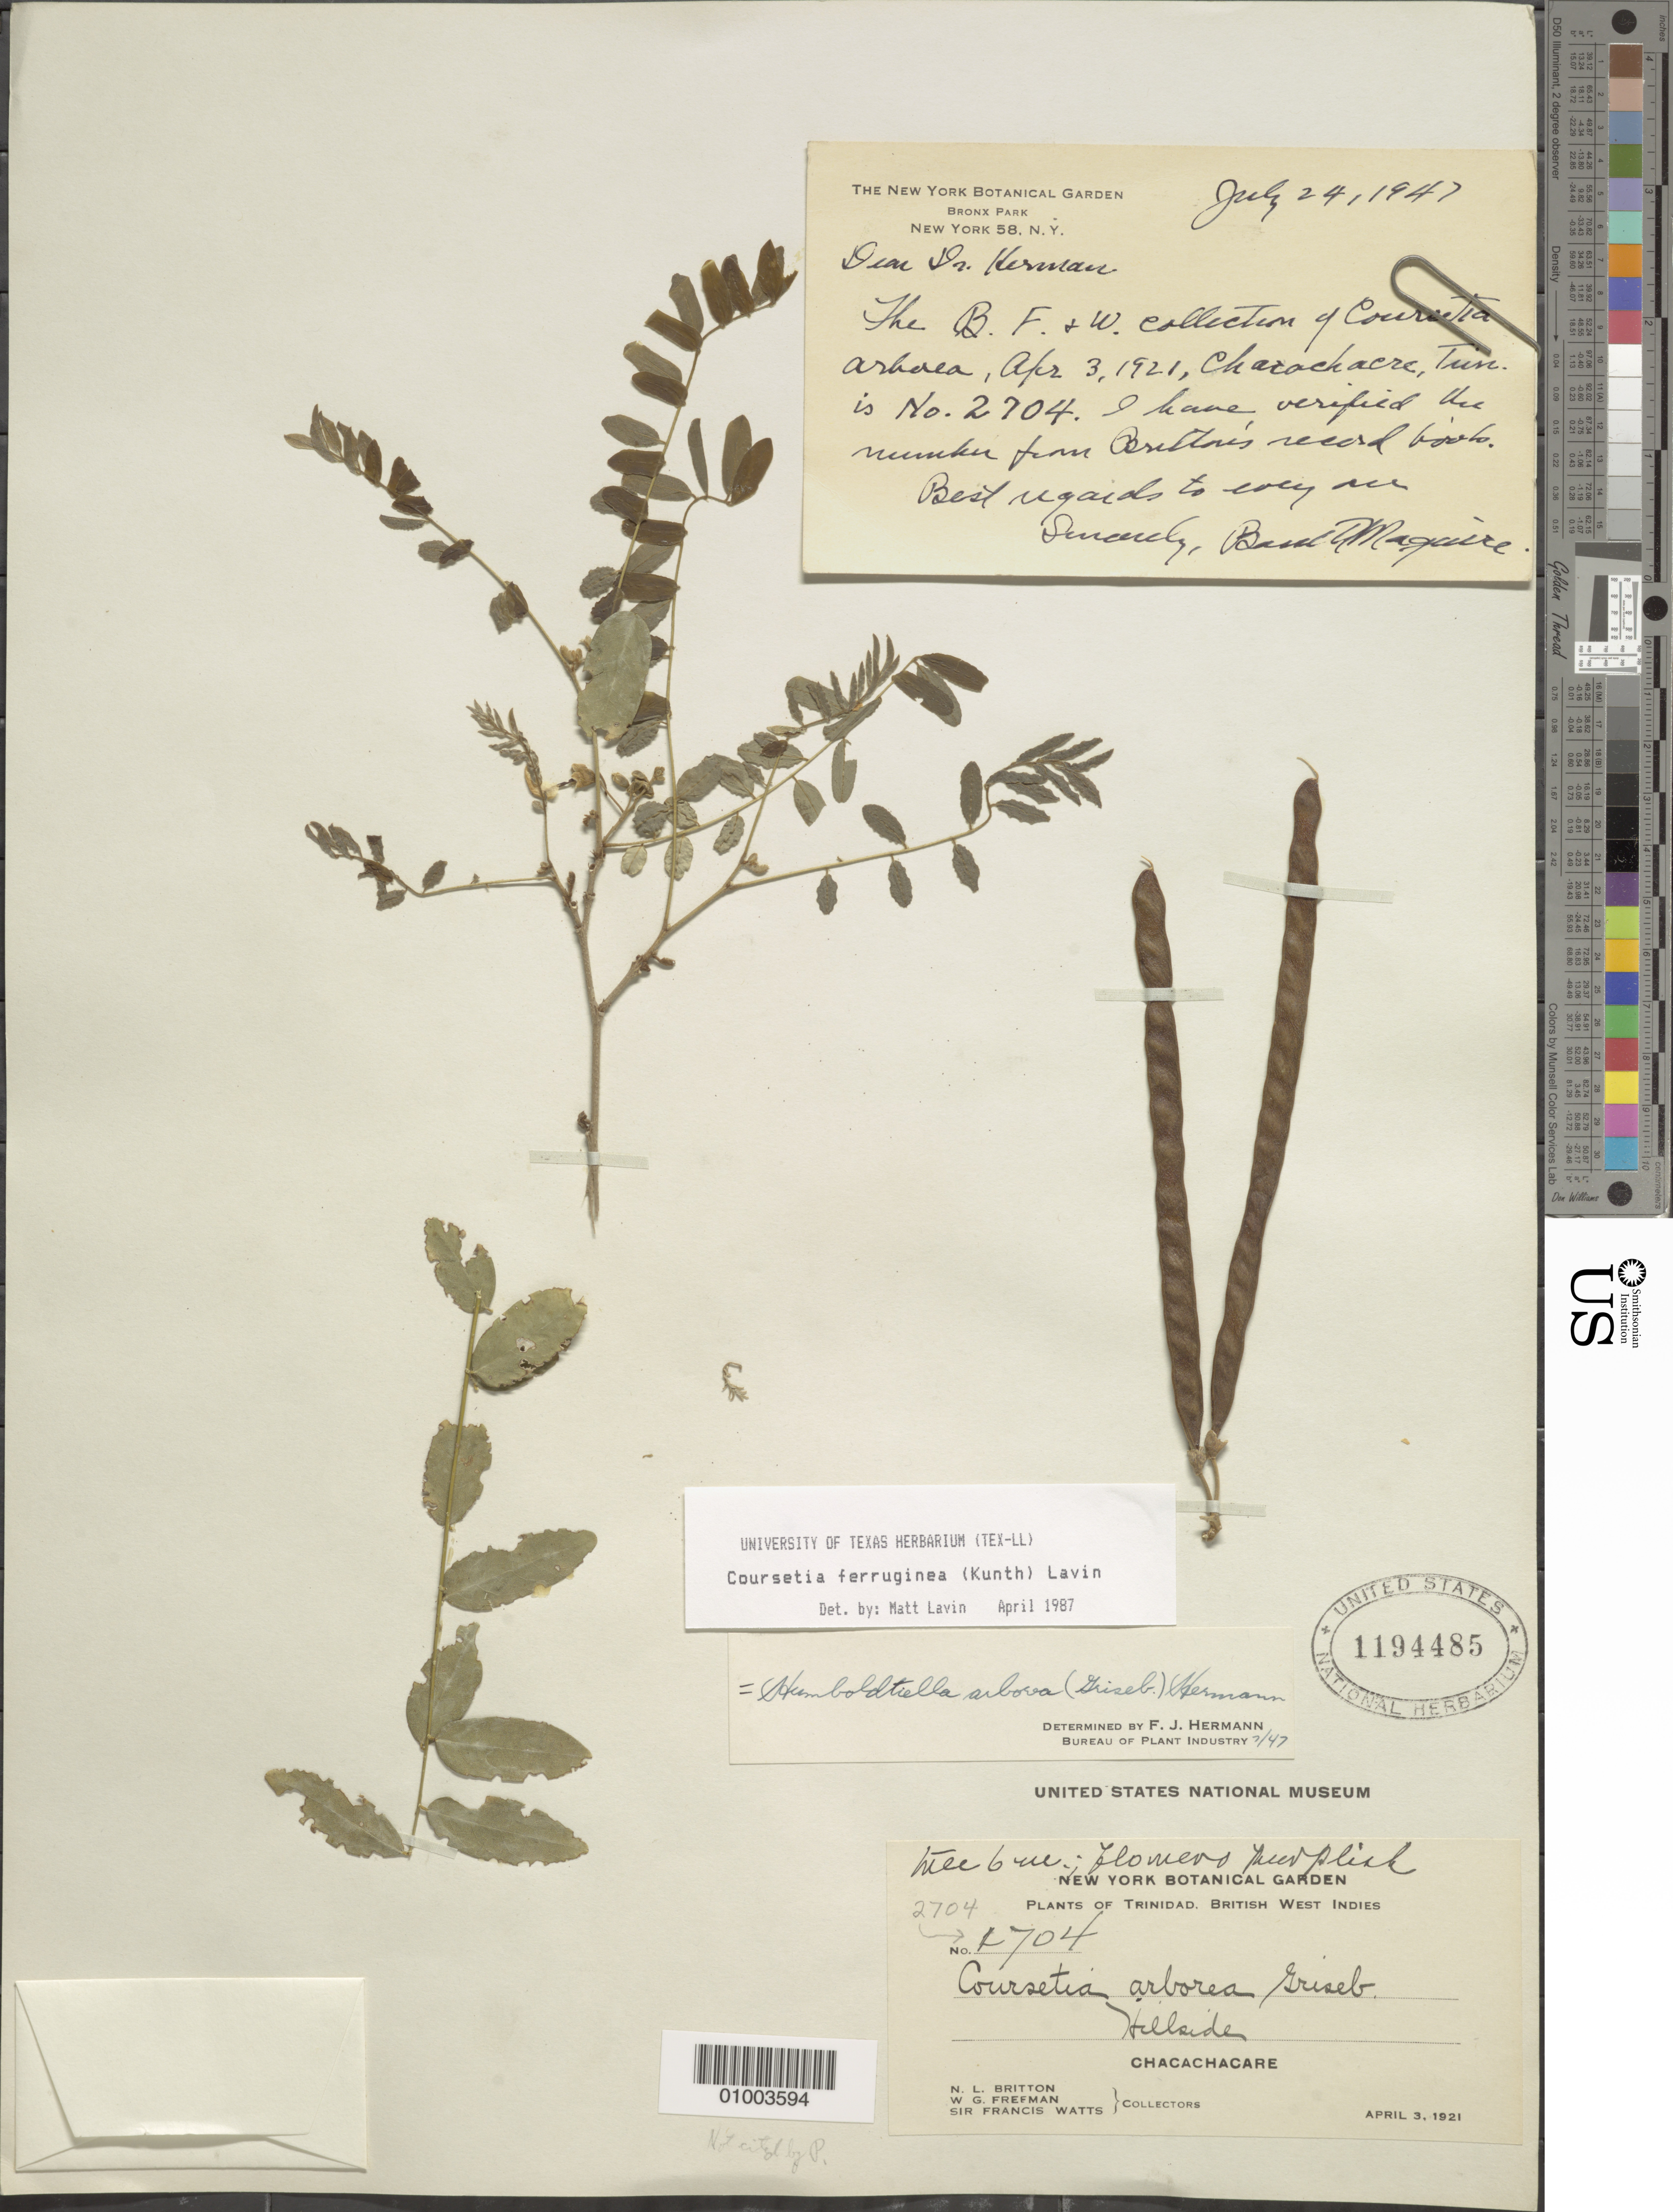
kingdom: Plantae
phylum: Tracheophyta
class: Magnoliopsida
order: Fabales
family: Fabaceae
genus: Coursetia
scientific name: Coursetia ferruginea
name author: (Kunth) Lavin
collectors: N. Britton, W. Freeman & F. Watts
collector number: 1704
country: Trinidad and Tobago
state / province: Diego Martin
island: Chacachacare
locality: Chacachacare.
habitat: Hillside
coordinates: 0 N, 0 E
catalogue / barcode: US 1194485